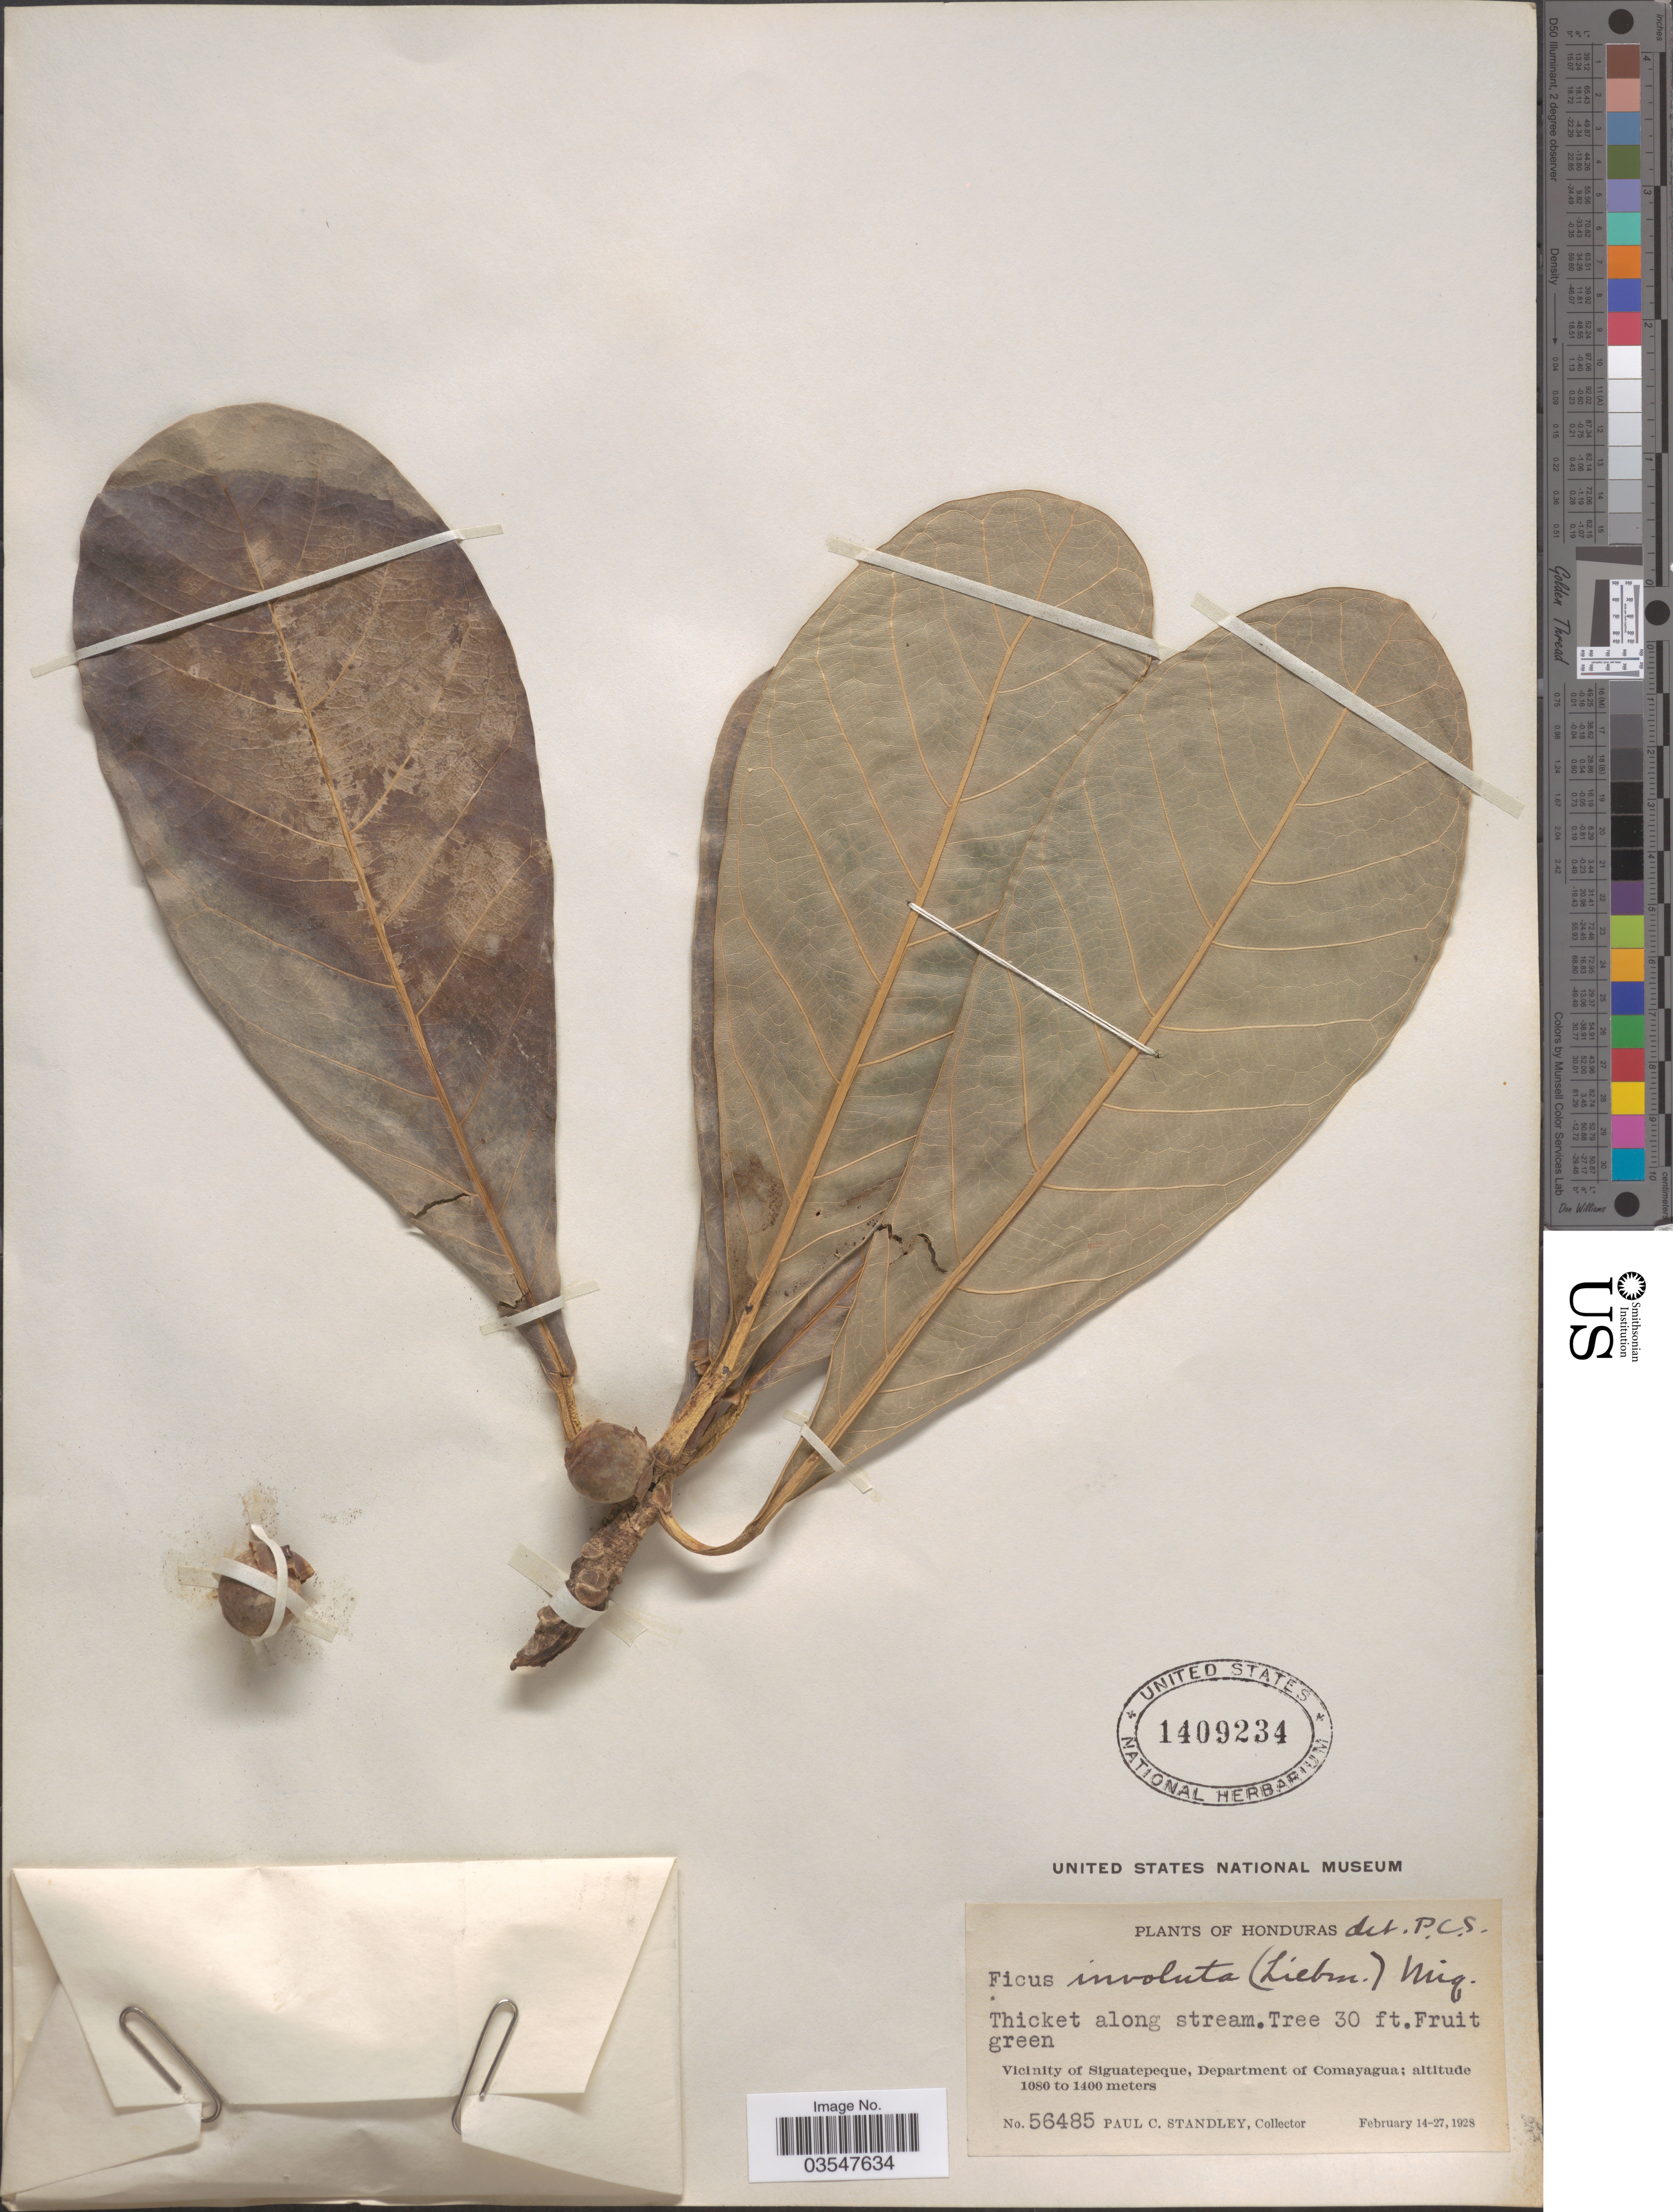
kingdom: Plantae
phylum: Tracheophyta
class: Magnoliopsida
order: Rosales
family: Moraceae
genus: Ficus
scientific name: Ficus obtusifolia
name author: Kunth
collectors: P. C. Standley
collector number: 56485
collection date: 1928-02-14/1928-02-27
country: Honduras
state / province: Comayagua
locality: Vicinity of Siguatepeque, Department of Comayagua.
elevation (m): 1080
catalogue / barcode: US 1409234